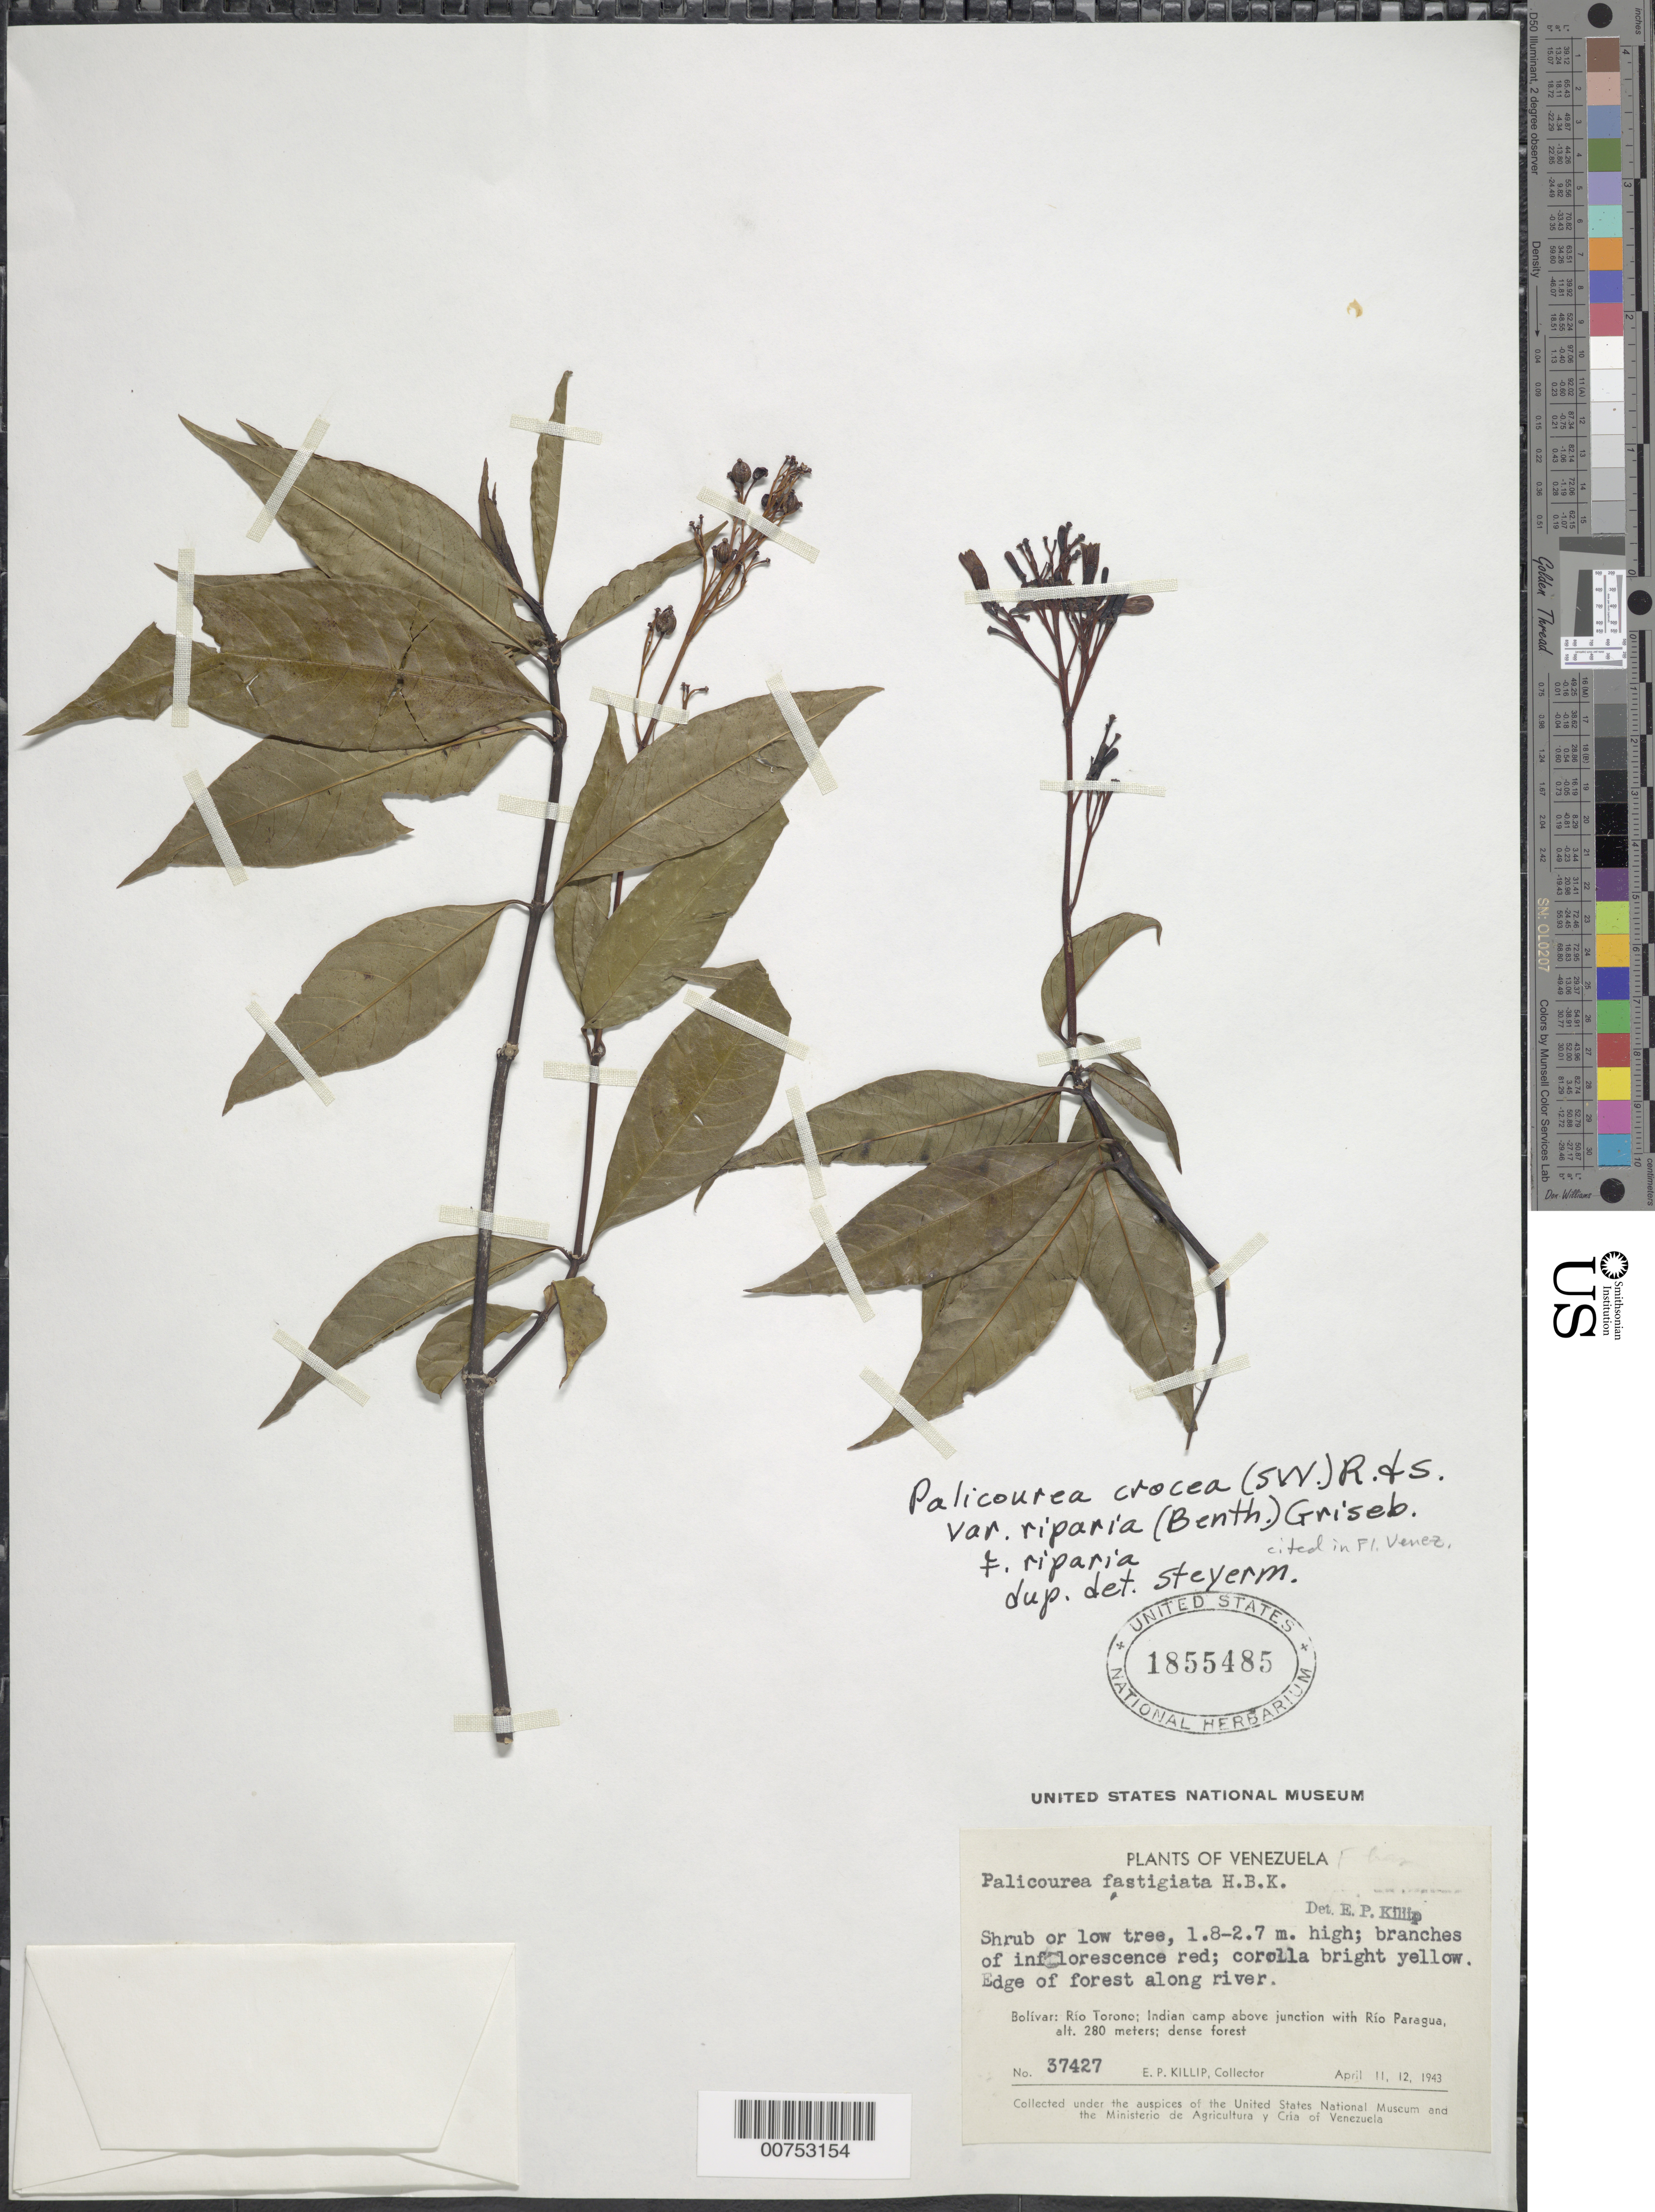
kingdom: Plantae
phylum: Tracheophyta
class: Magnoliopsida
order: Gentianales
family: Rubiaceae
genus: Palicourea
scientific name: Palicourea crocea var. riparia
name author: (Benth.) Griseb.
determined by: Steyermark, Julian A., (VEN)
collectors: E. P. Killip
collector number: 37427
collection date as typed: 11-Apr-43 to 12-Apr-43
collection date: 1943-04-11/1943-04-12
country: Venezuela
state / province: Bolívar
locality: Río Torono, Indian camp above junction with Río Paragua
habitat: Edge of forest, along river; dense forest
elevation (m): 280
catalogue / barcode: US 1855485